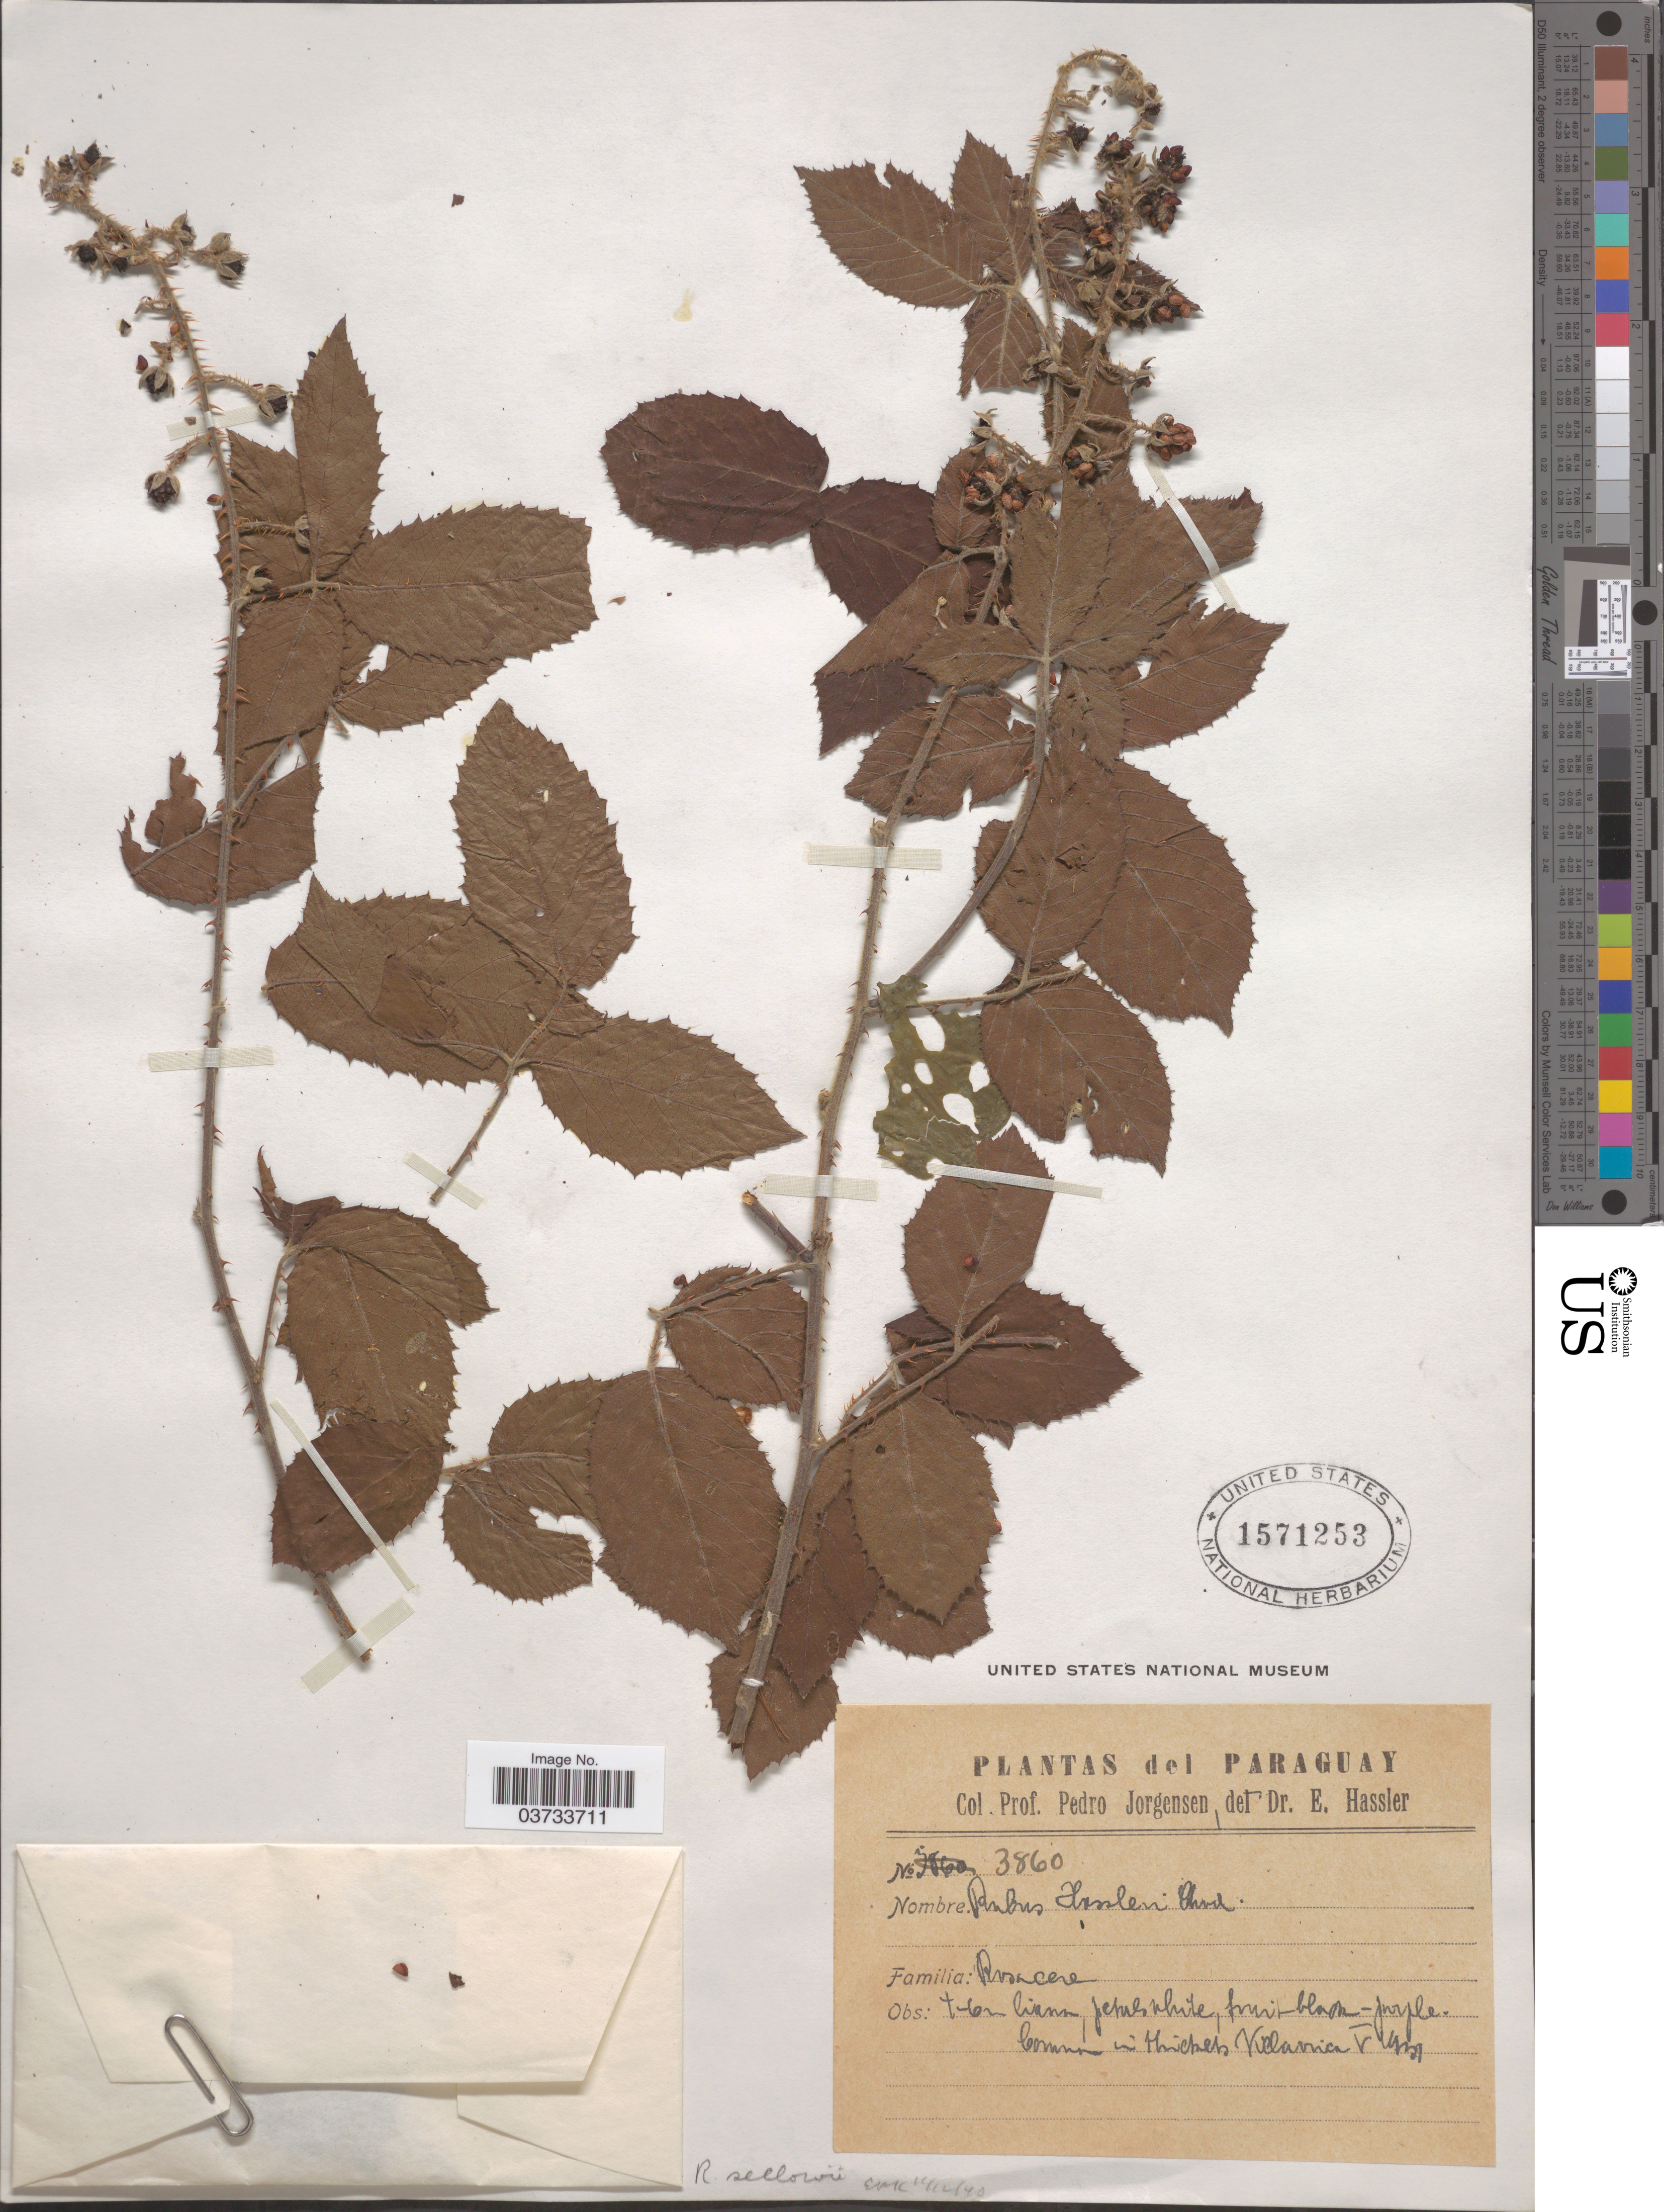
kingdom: Plantae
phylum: Tracheophyta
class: Magnoliopsida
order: Rosales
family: Rosaceae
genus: Rubus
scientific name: Rubus sellowii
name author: Cham. & Schltdl.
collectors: P. Jörgensen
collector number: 3860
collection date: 1931-05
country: Paraguay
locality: In thickets Villarrica.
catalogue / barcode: US 1571253